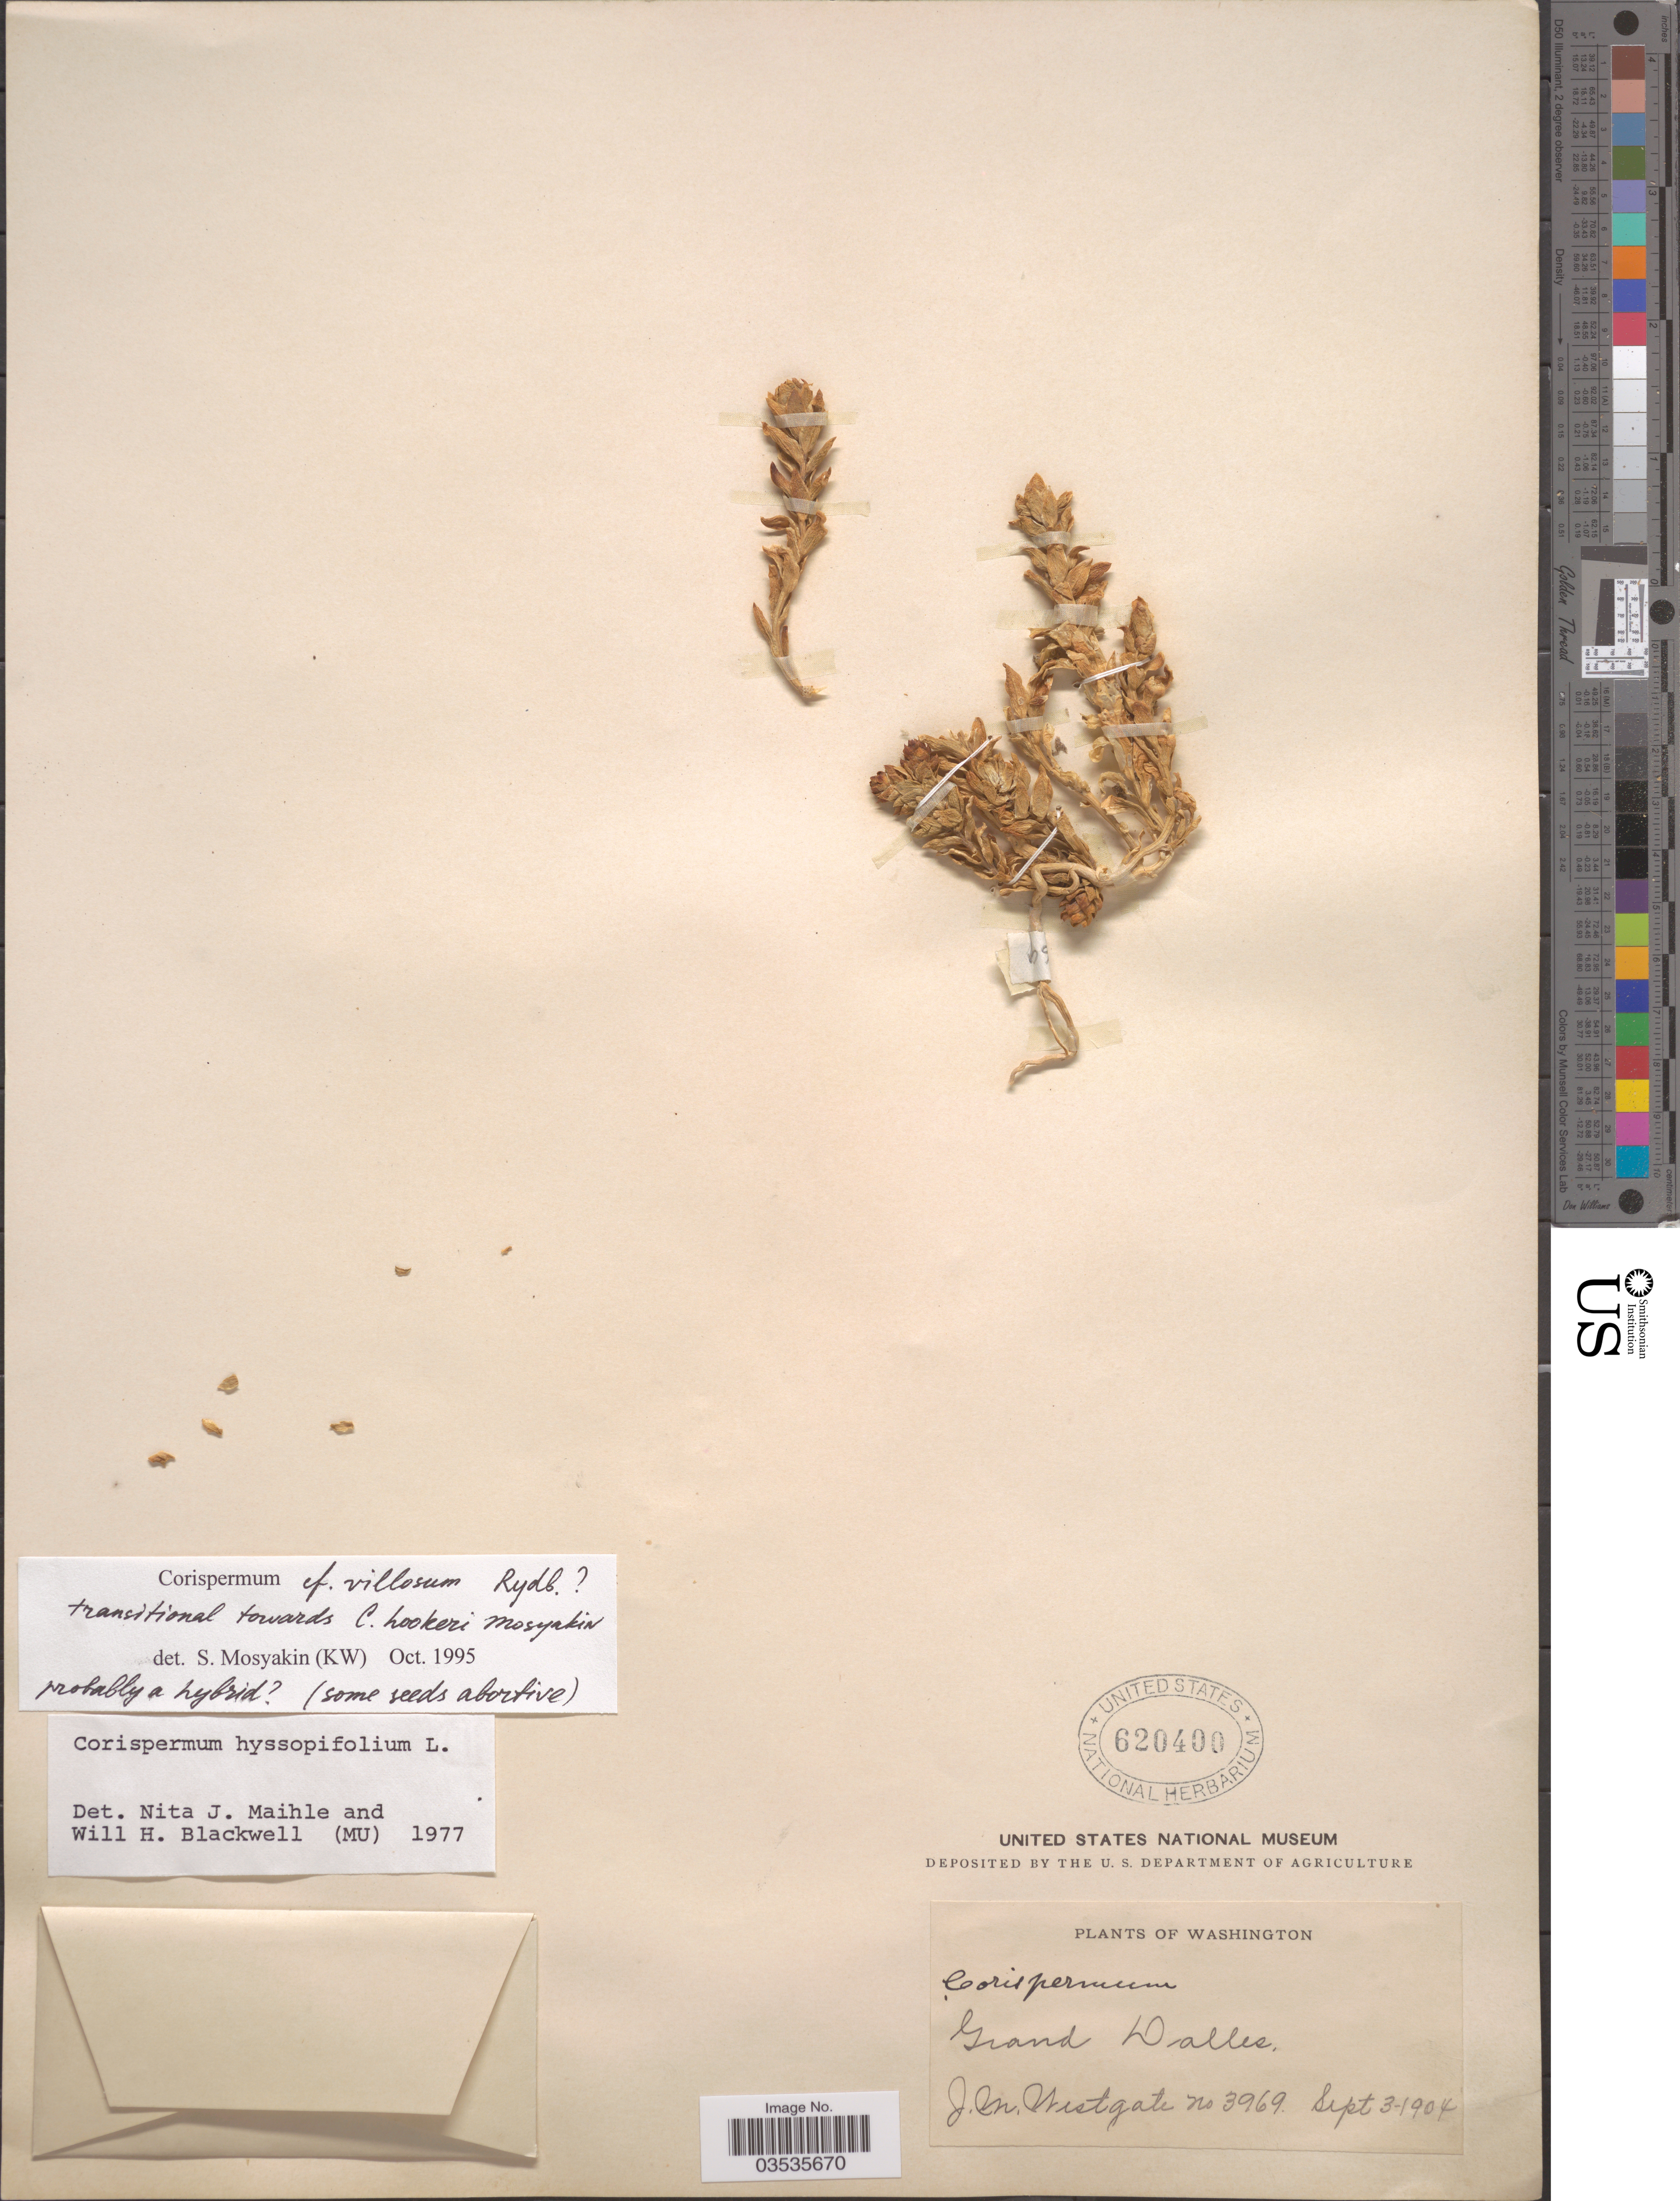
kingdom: Plantae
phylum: Tracheophyta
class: Magnoliopsida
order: Caryophyllales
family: Amaranthaceae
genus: Corispermum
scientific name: Corispermum villosum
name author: Rydb.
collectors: J. Westgate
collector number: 3969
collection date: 1904-09-03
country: United States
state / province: Washington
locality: Grand Dalles.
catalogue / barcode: US 620400